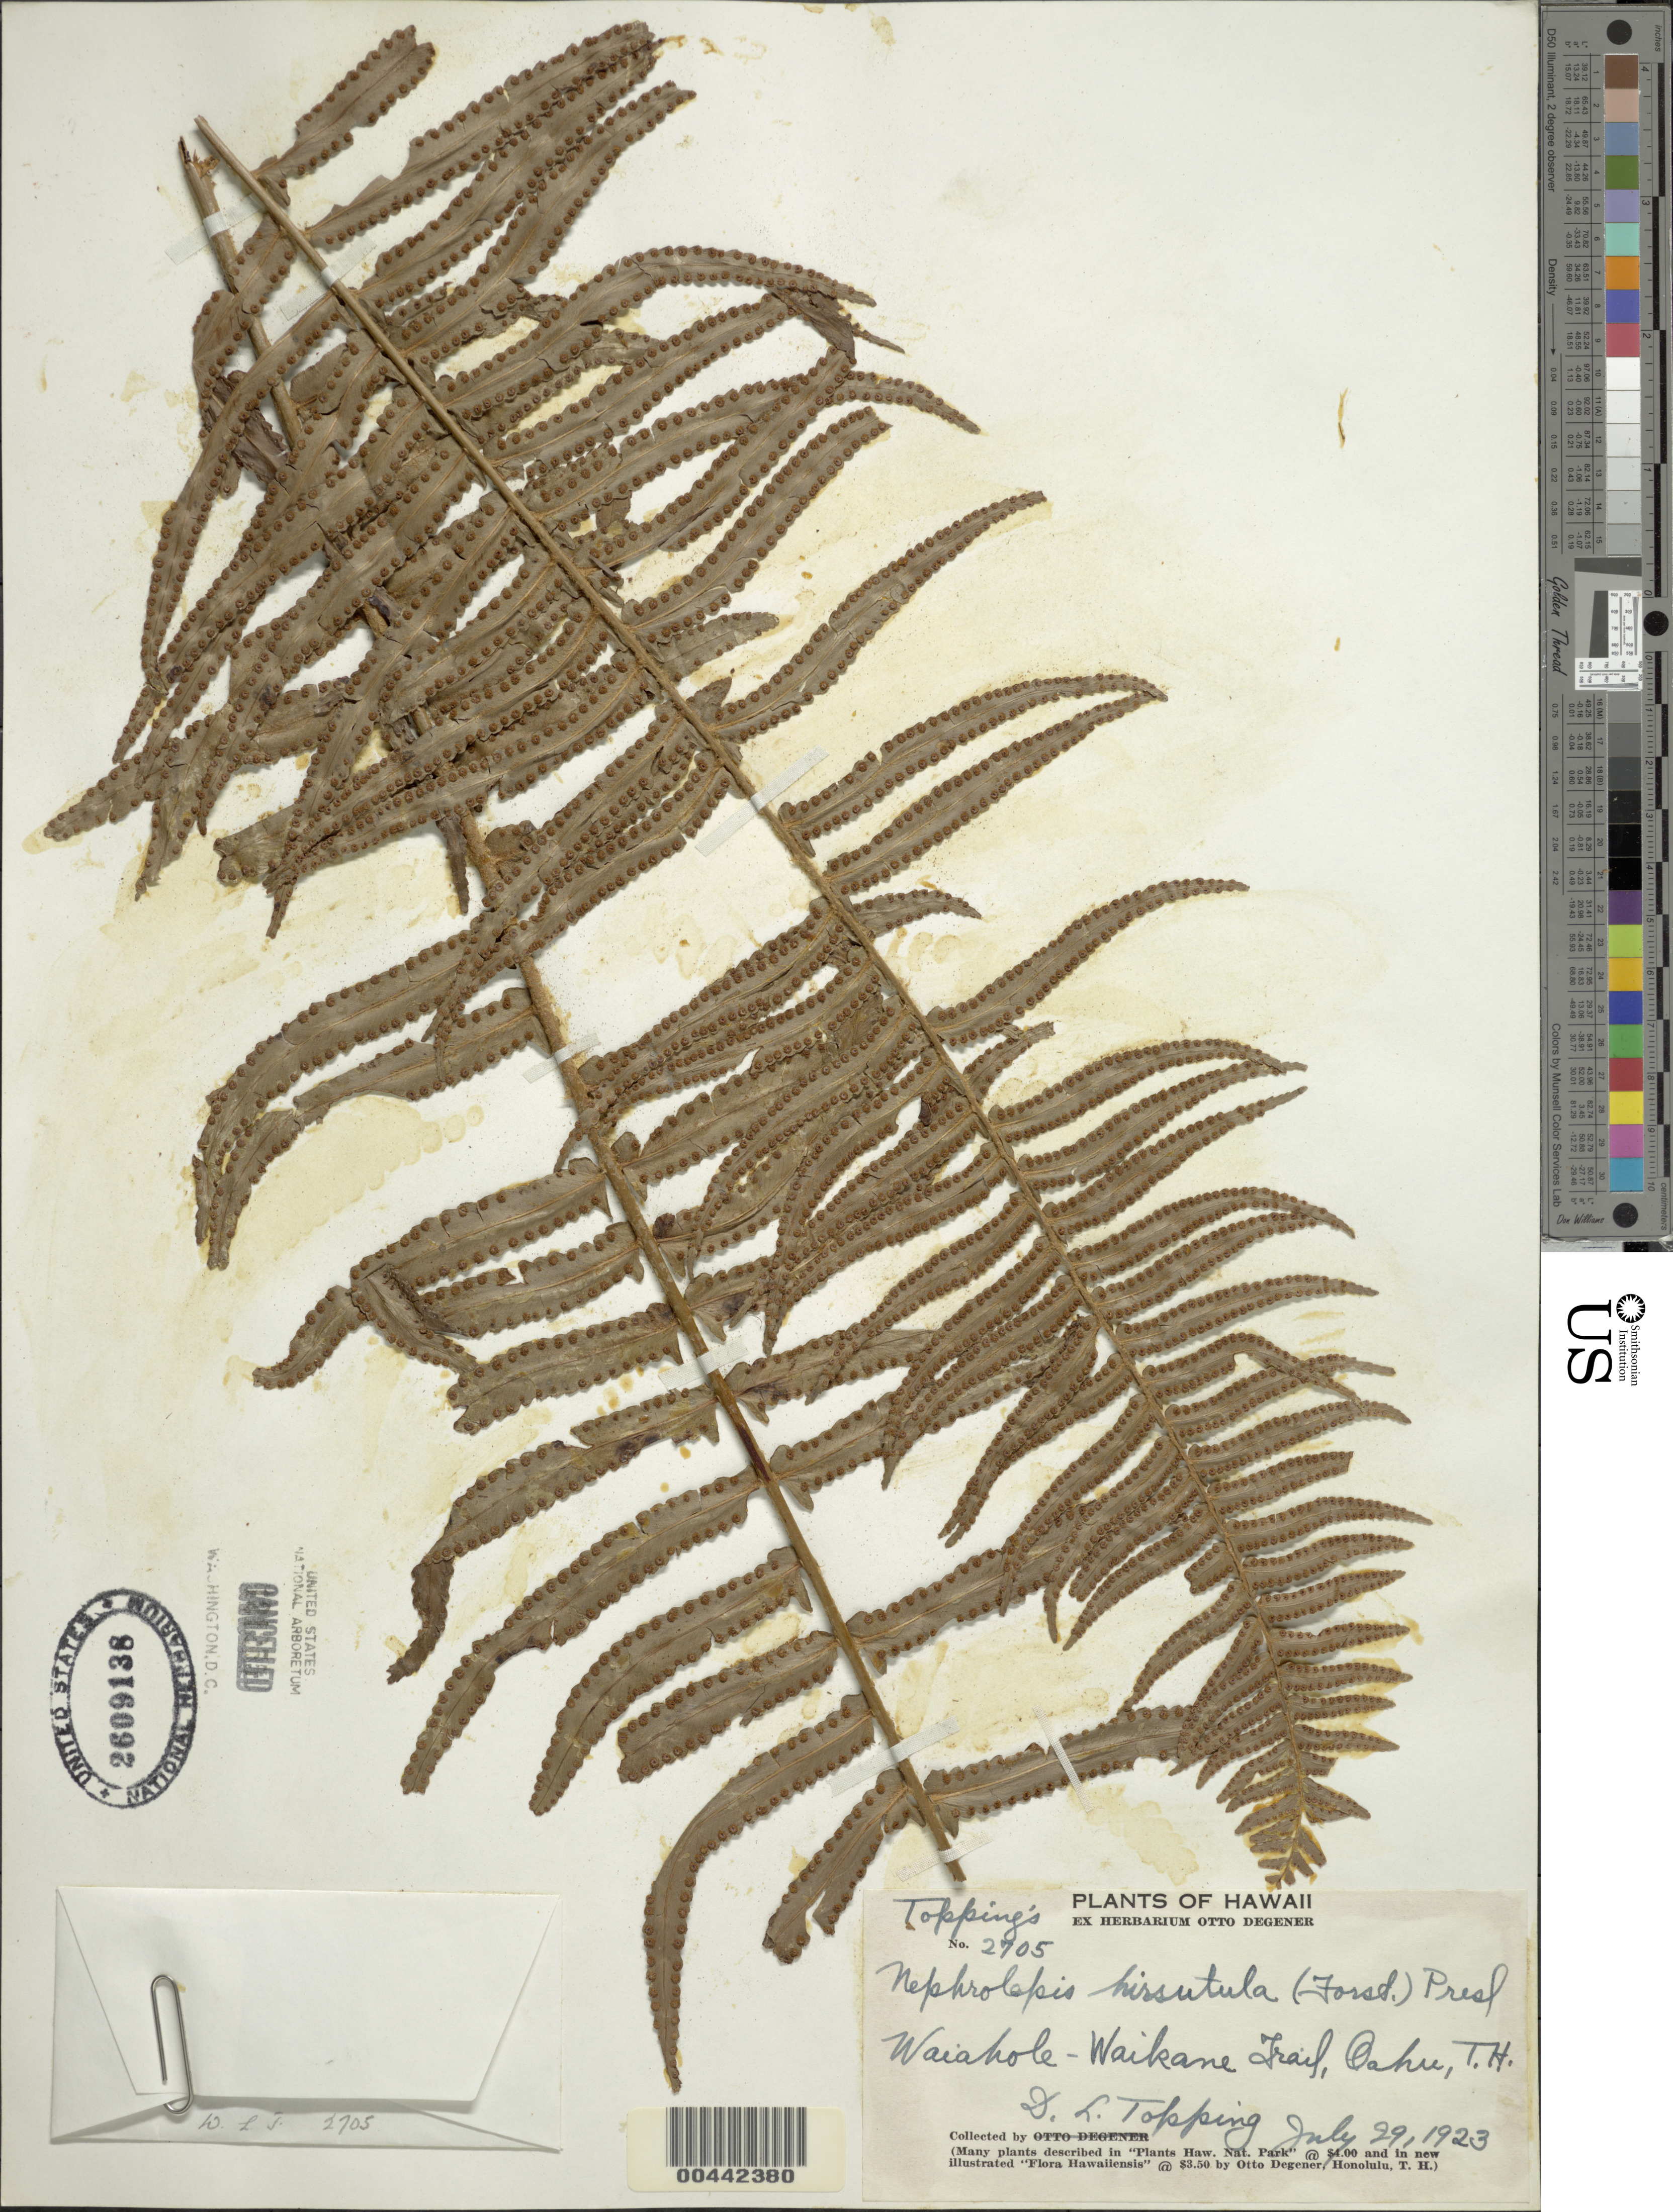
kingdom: Plantae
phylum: Tracheophyta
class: Polypodiopsida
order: Polypodiales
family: Nephrolepidaceae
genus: Nephrolepis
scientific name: Nephrolepis multiflora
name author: (Roxb.) F.M. Jarrett ex C.V. Morton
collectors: D. L. Topping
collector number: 2705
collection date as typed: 29 Jul 1923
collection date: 1923-07-29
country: United States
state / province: Hawaii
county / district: Honolulu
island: Oahu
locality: Waiahole-Waikane Trail, Oahu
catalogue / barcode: US 2609138